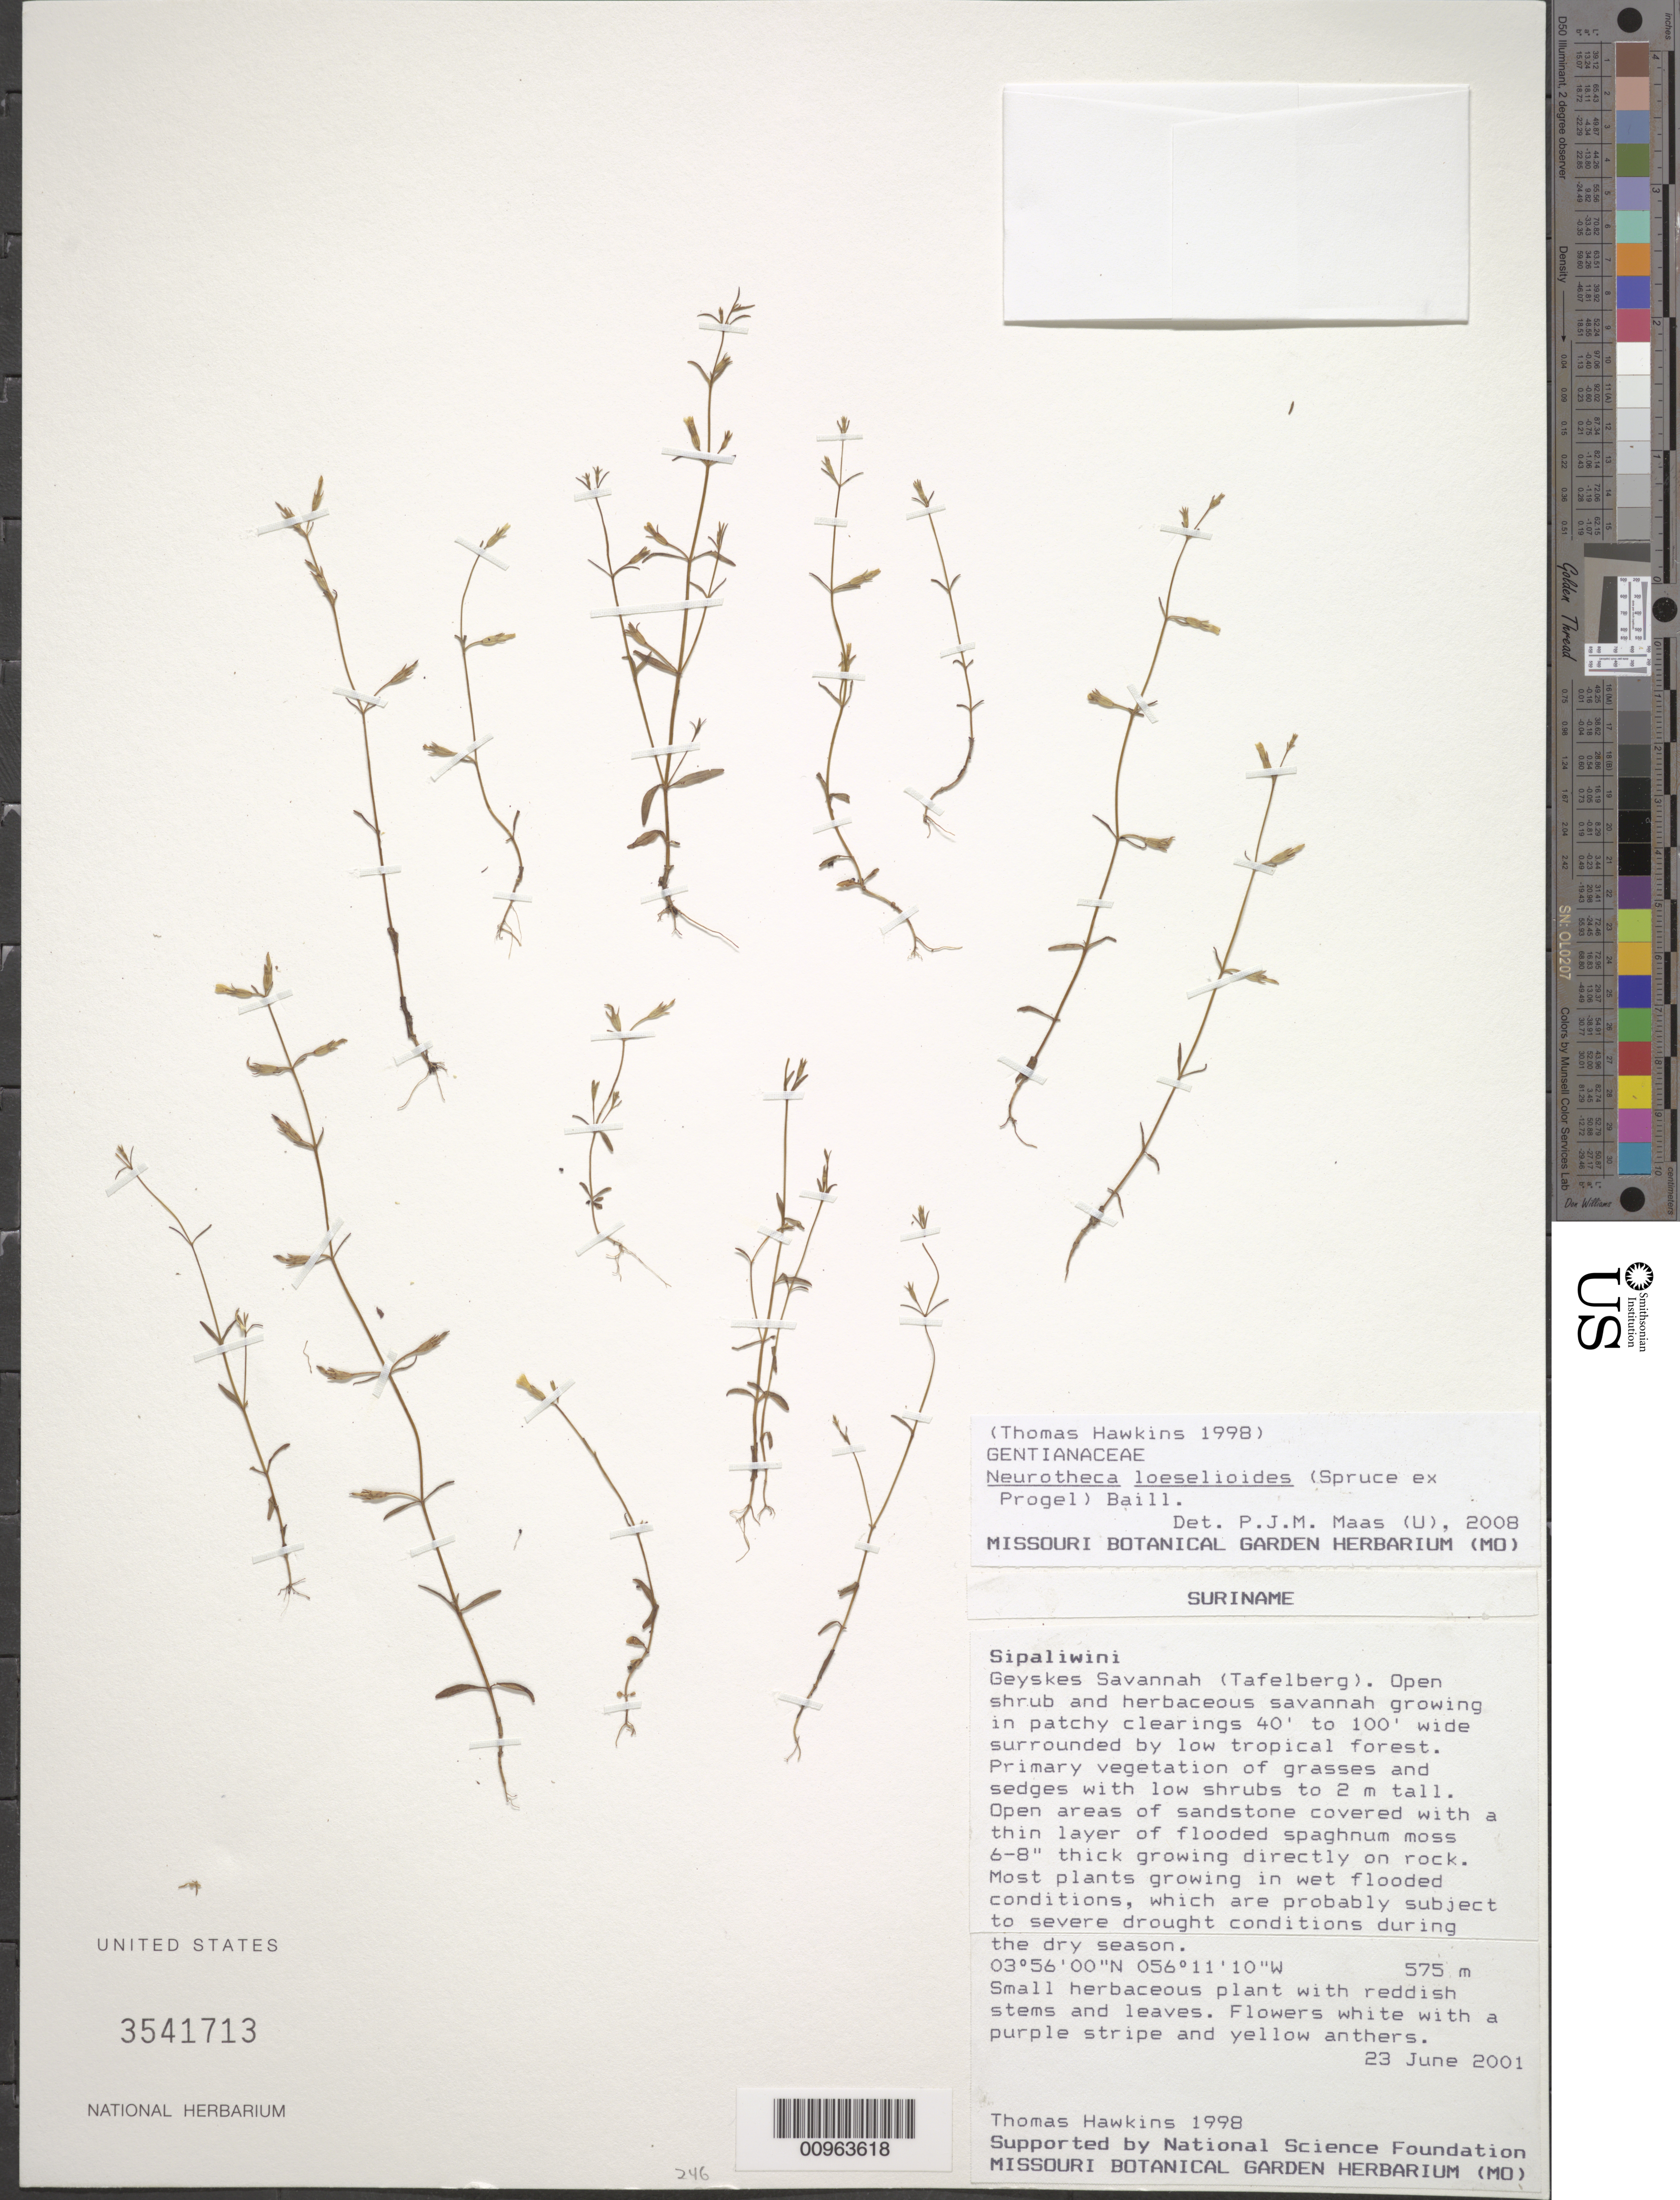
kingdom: Plantae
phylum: Tracheophyta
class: Magnoliopsida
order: Gentianales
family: Gentianaceae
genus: Neurotheca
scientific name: Neurotheca loeselioides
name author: (Spruce ex Progel) Baill.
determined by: Maas, Paul J. M.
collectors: T. Hawkins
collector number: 1998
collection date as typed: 23-Jun-01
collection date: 2001-06-23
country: Suriname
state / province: Sipaliwini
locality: Geyskes Savannah (Tafelberg)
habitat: Open shrub and herbaceous savanna growing in patchy clarings 40' to 100' wide surrounded by low tropical forest. Primary vegetation of grasses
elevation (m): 575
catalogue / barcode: US 3541713